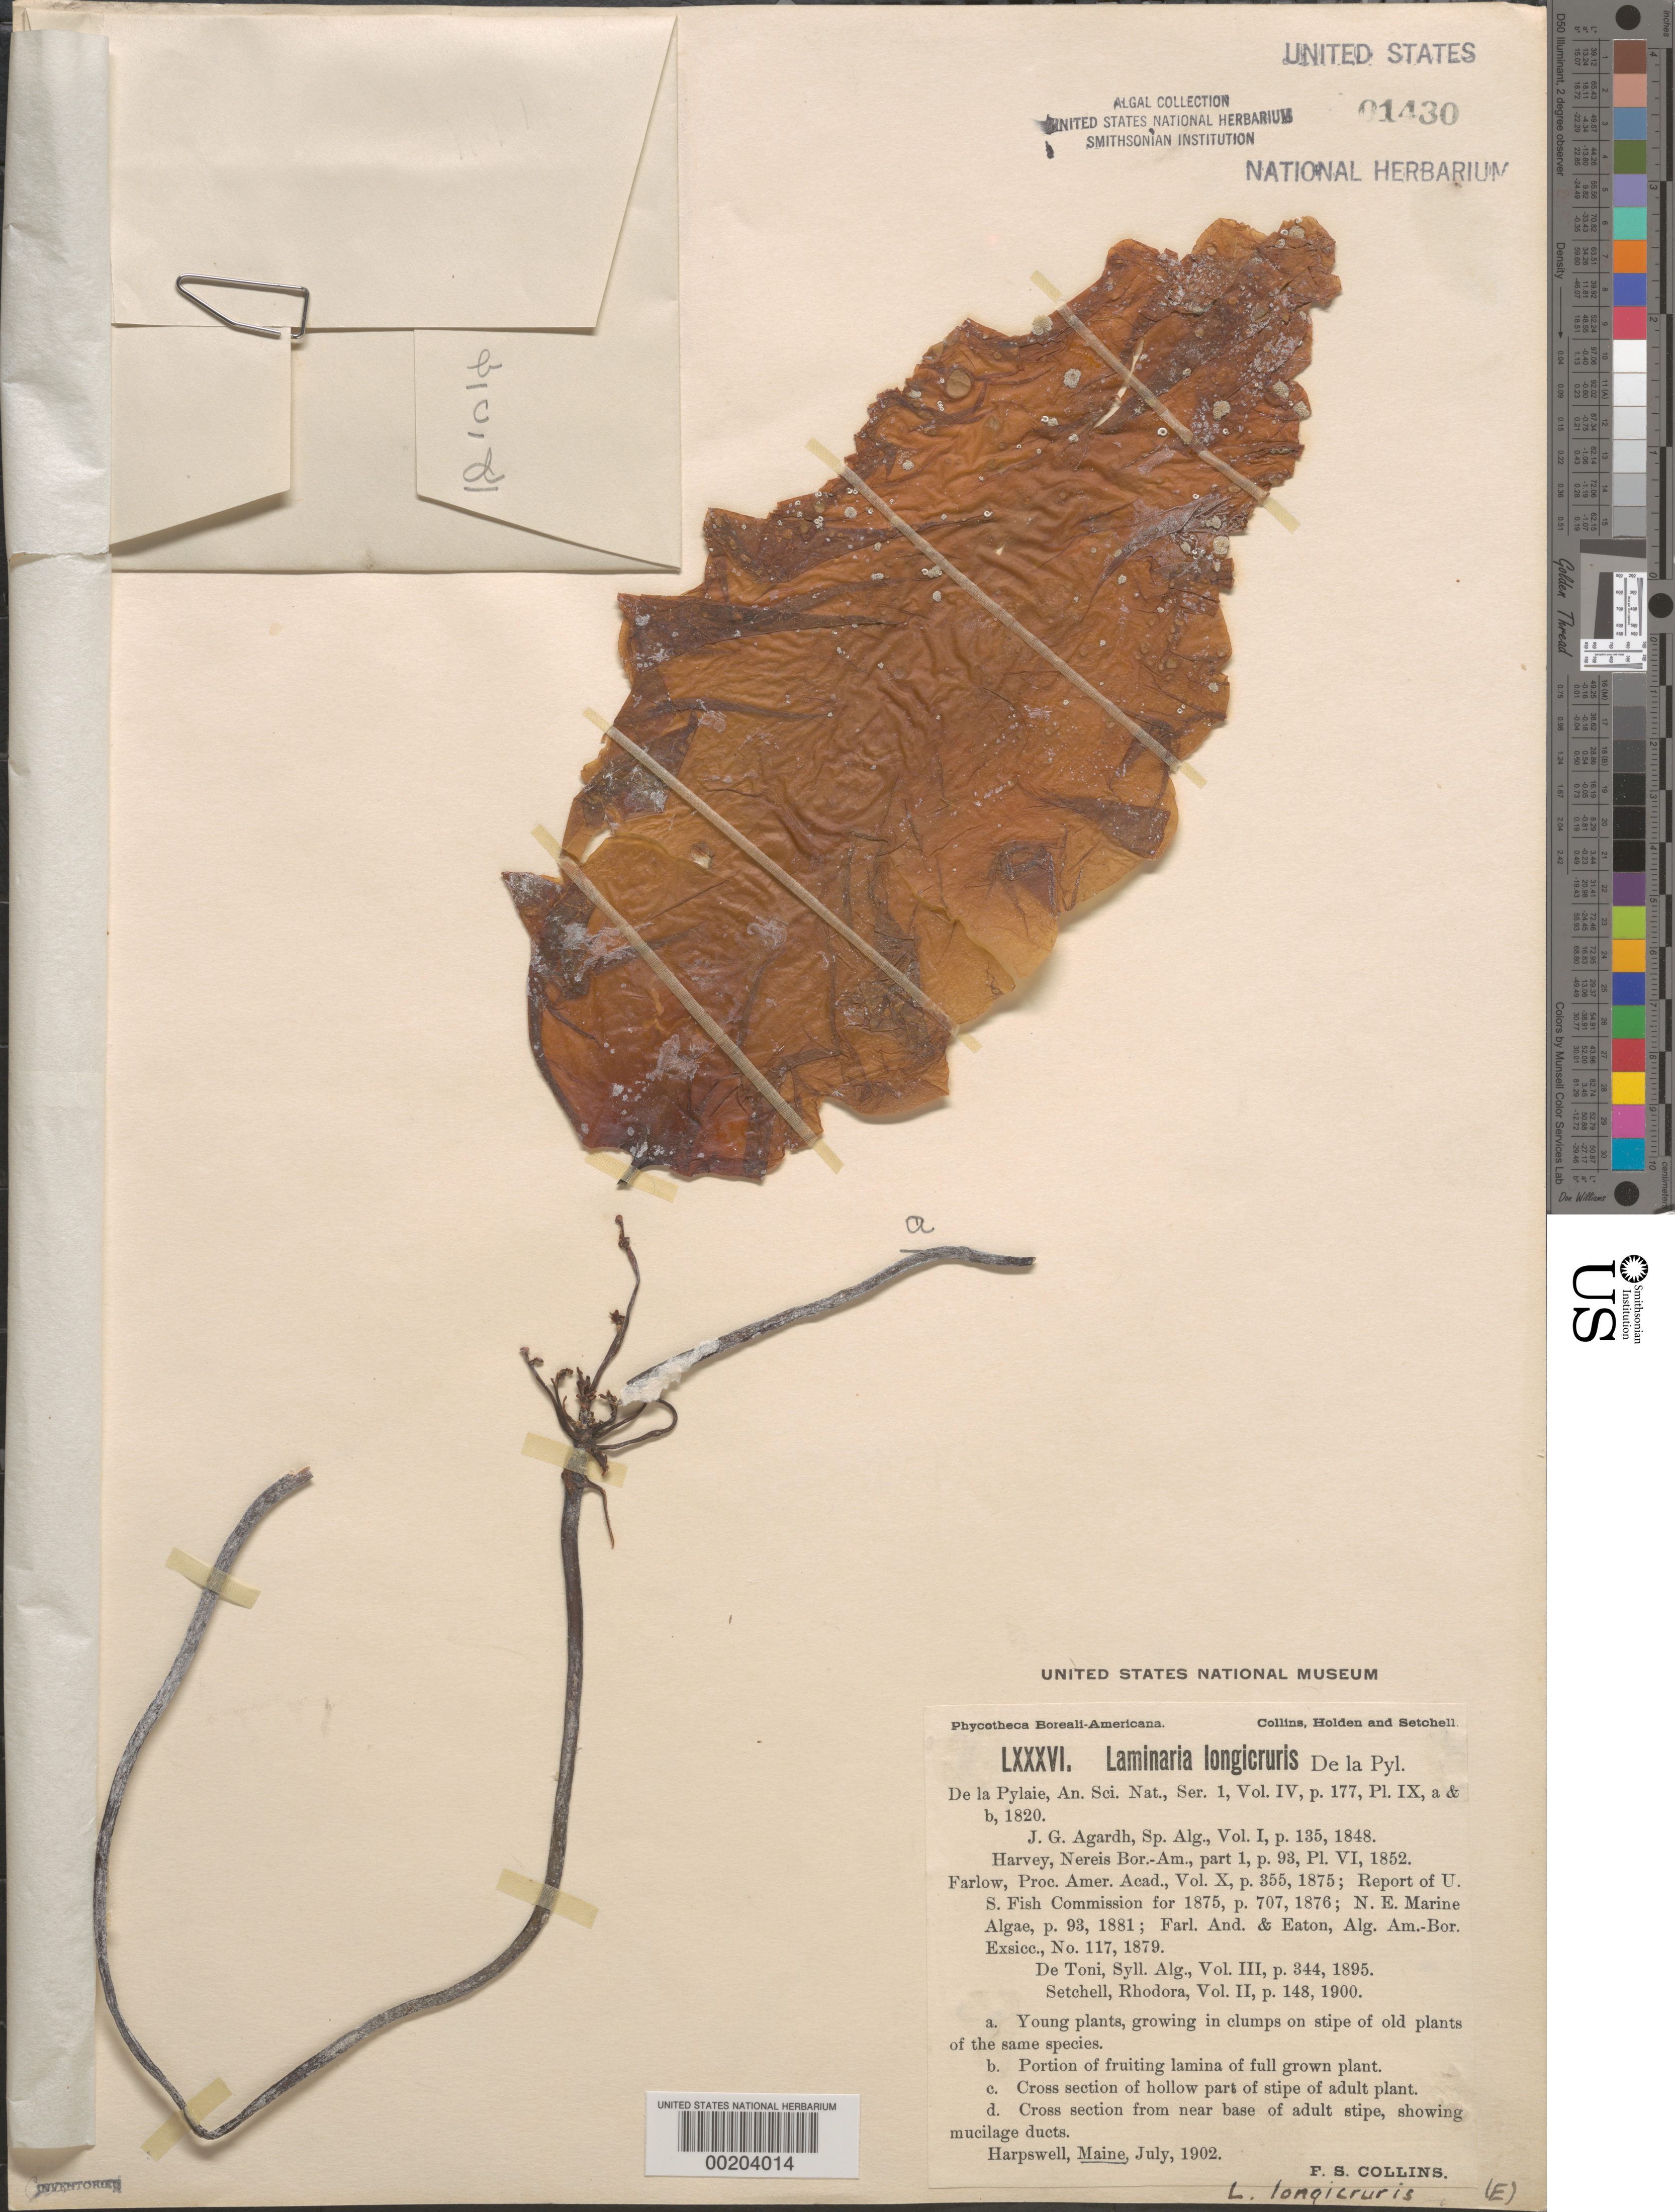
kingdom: Chromista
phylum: Ochrophyta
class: Phaeophyceae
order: Laminariales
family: Laminariaceae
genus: Saccharina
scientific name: Saccharina longicruris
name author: (Bach. Pyl.) Kuntze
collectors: F. Collins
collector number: PB-A LXXXVI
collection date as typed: Jul 1902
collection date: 1902-07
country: United States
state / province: Maine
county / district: Cumberland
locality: Harpswell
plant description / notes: Collins, Holden & Setchell, Phycotheca Boreali-Americana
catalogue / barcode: US 1430